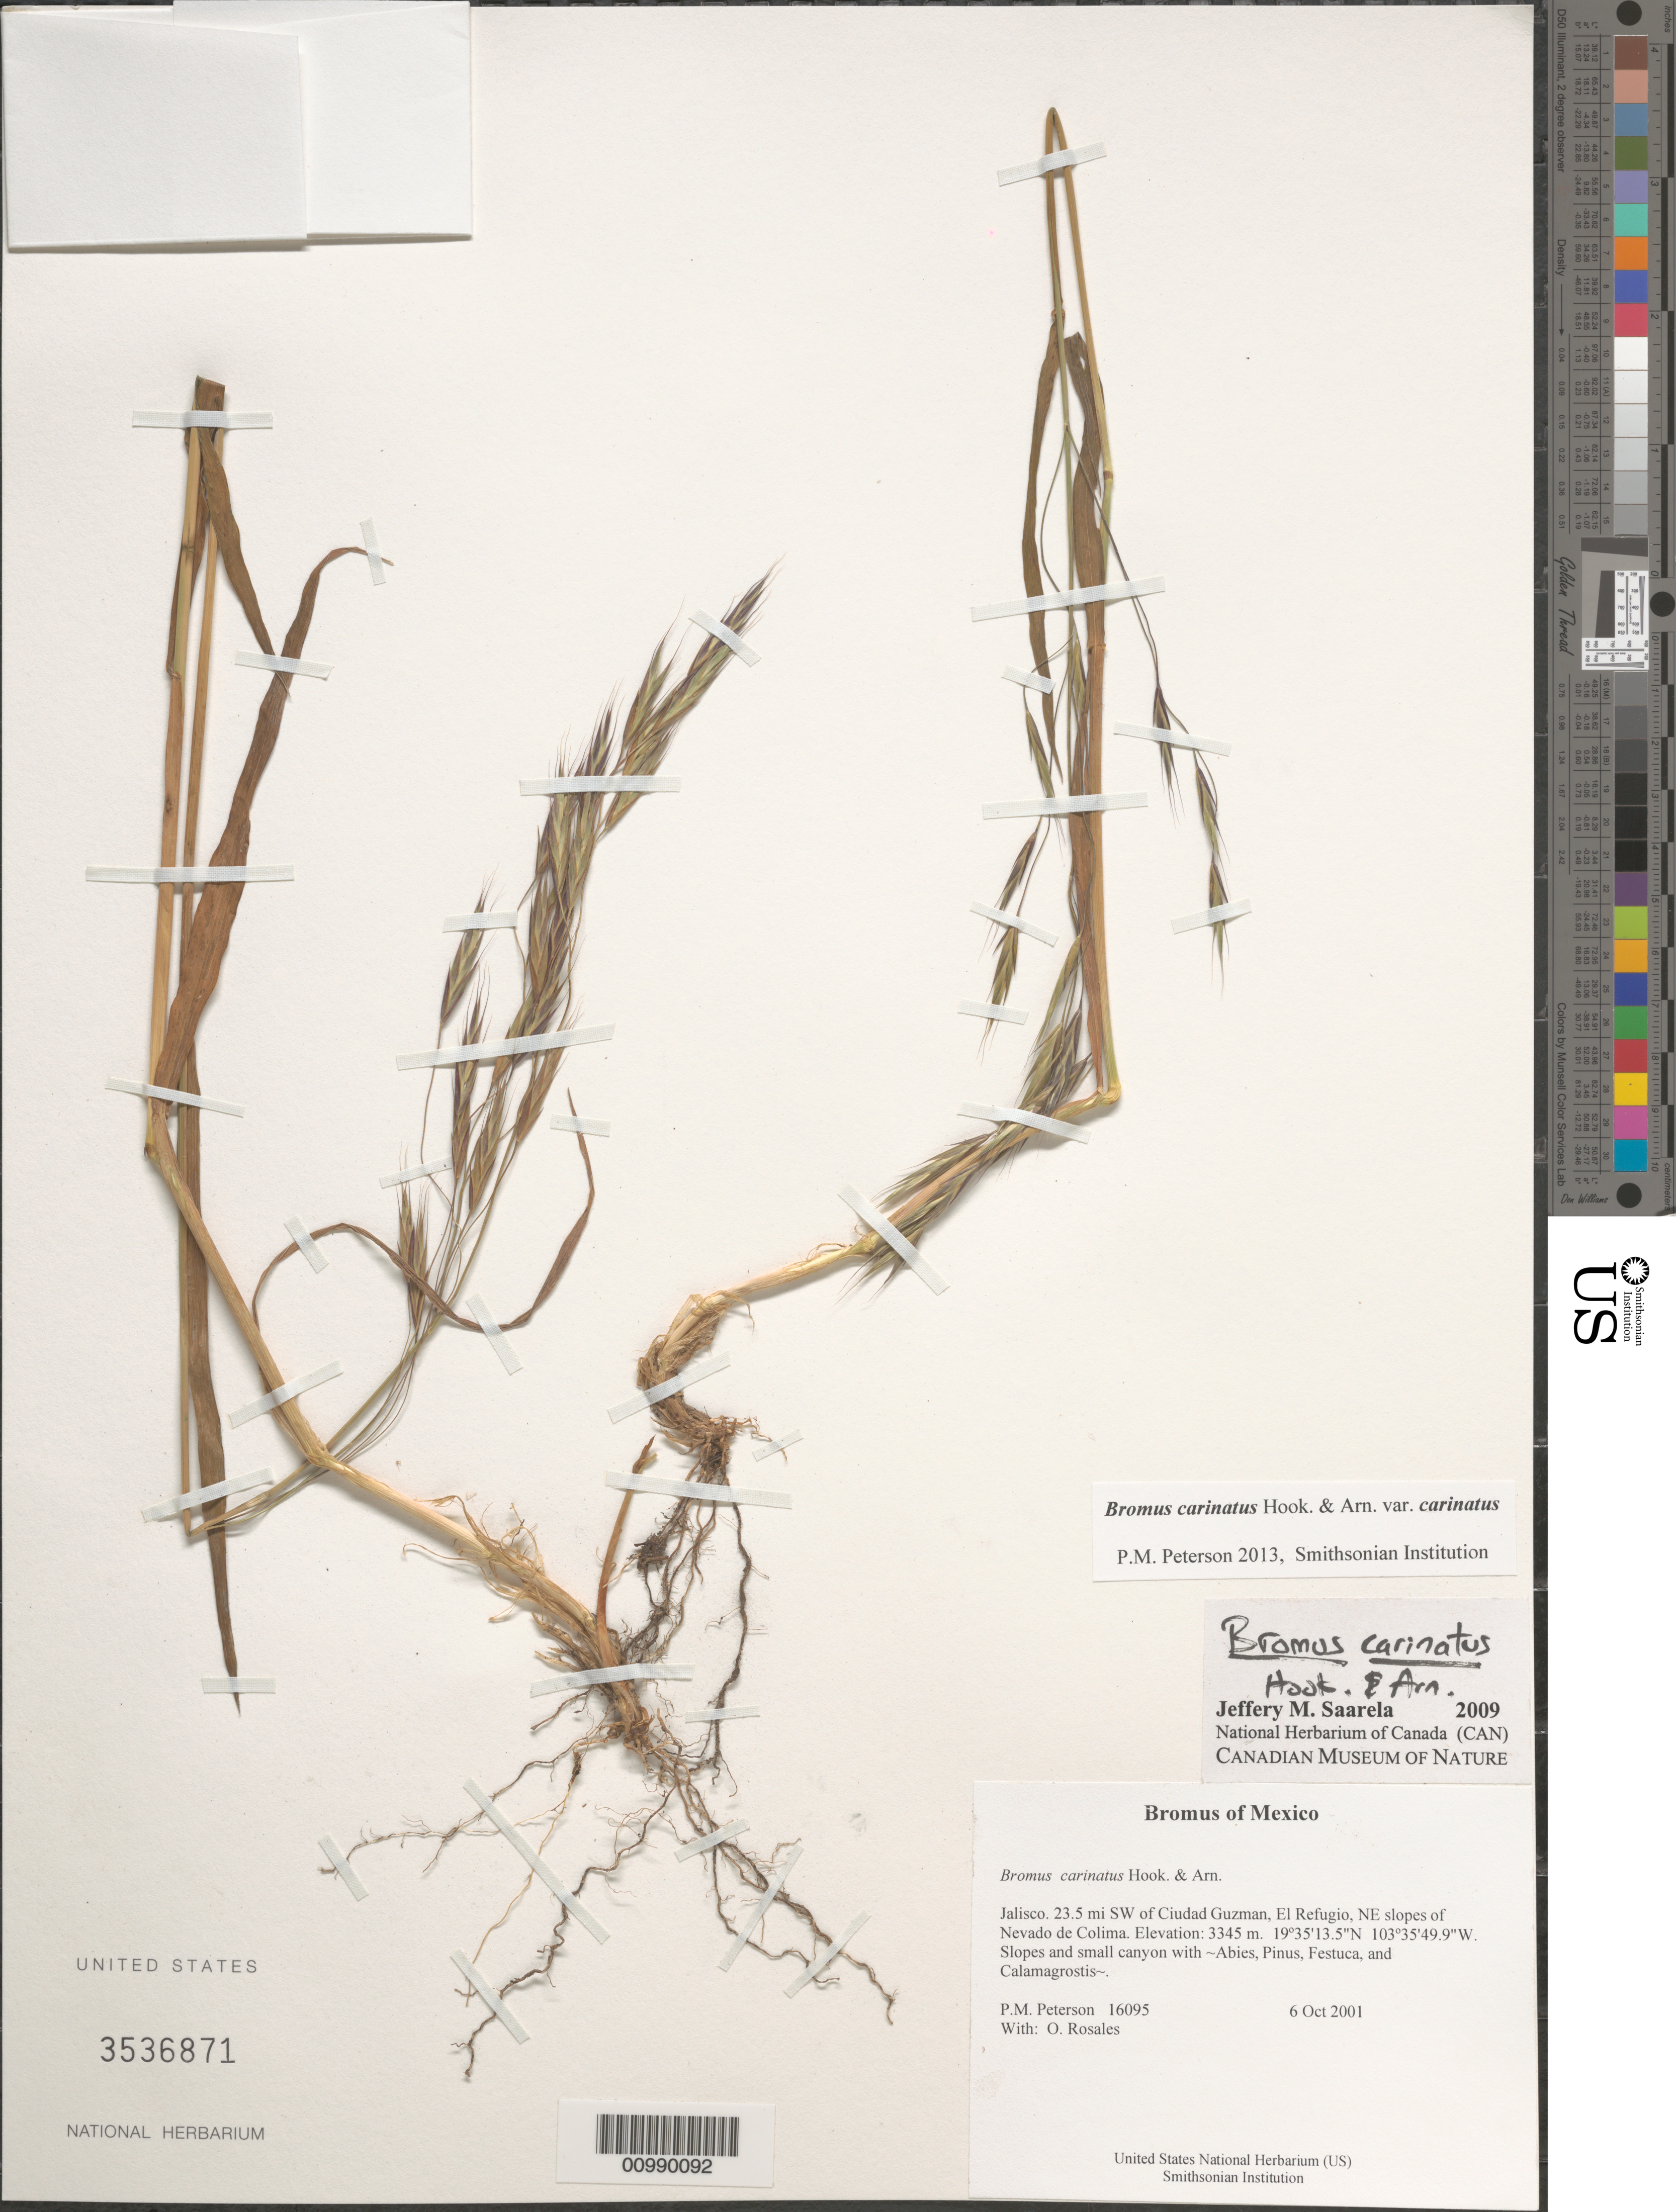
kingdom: Plantae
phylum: Tracheophyta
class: Liliopsida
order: Poales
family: Poaceae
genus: Bromus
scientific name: Bromus carinatus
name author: Hook. & Arn.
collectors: P. M. Peterson & O. Rosales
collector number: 16095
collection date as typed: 06 Oct 2001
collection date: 2001-10-06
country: Mexico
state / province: Jalisco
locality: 23.5 mi SW of Ciudad Guzman, El Refugio, NE slopes of Nevado de Colima.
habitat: Slopes and small canyon with ~Abies, Pinus, Festuca, and Calamagrostis~.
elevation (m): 3345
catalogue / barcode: US 3536871